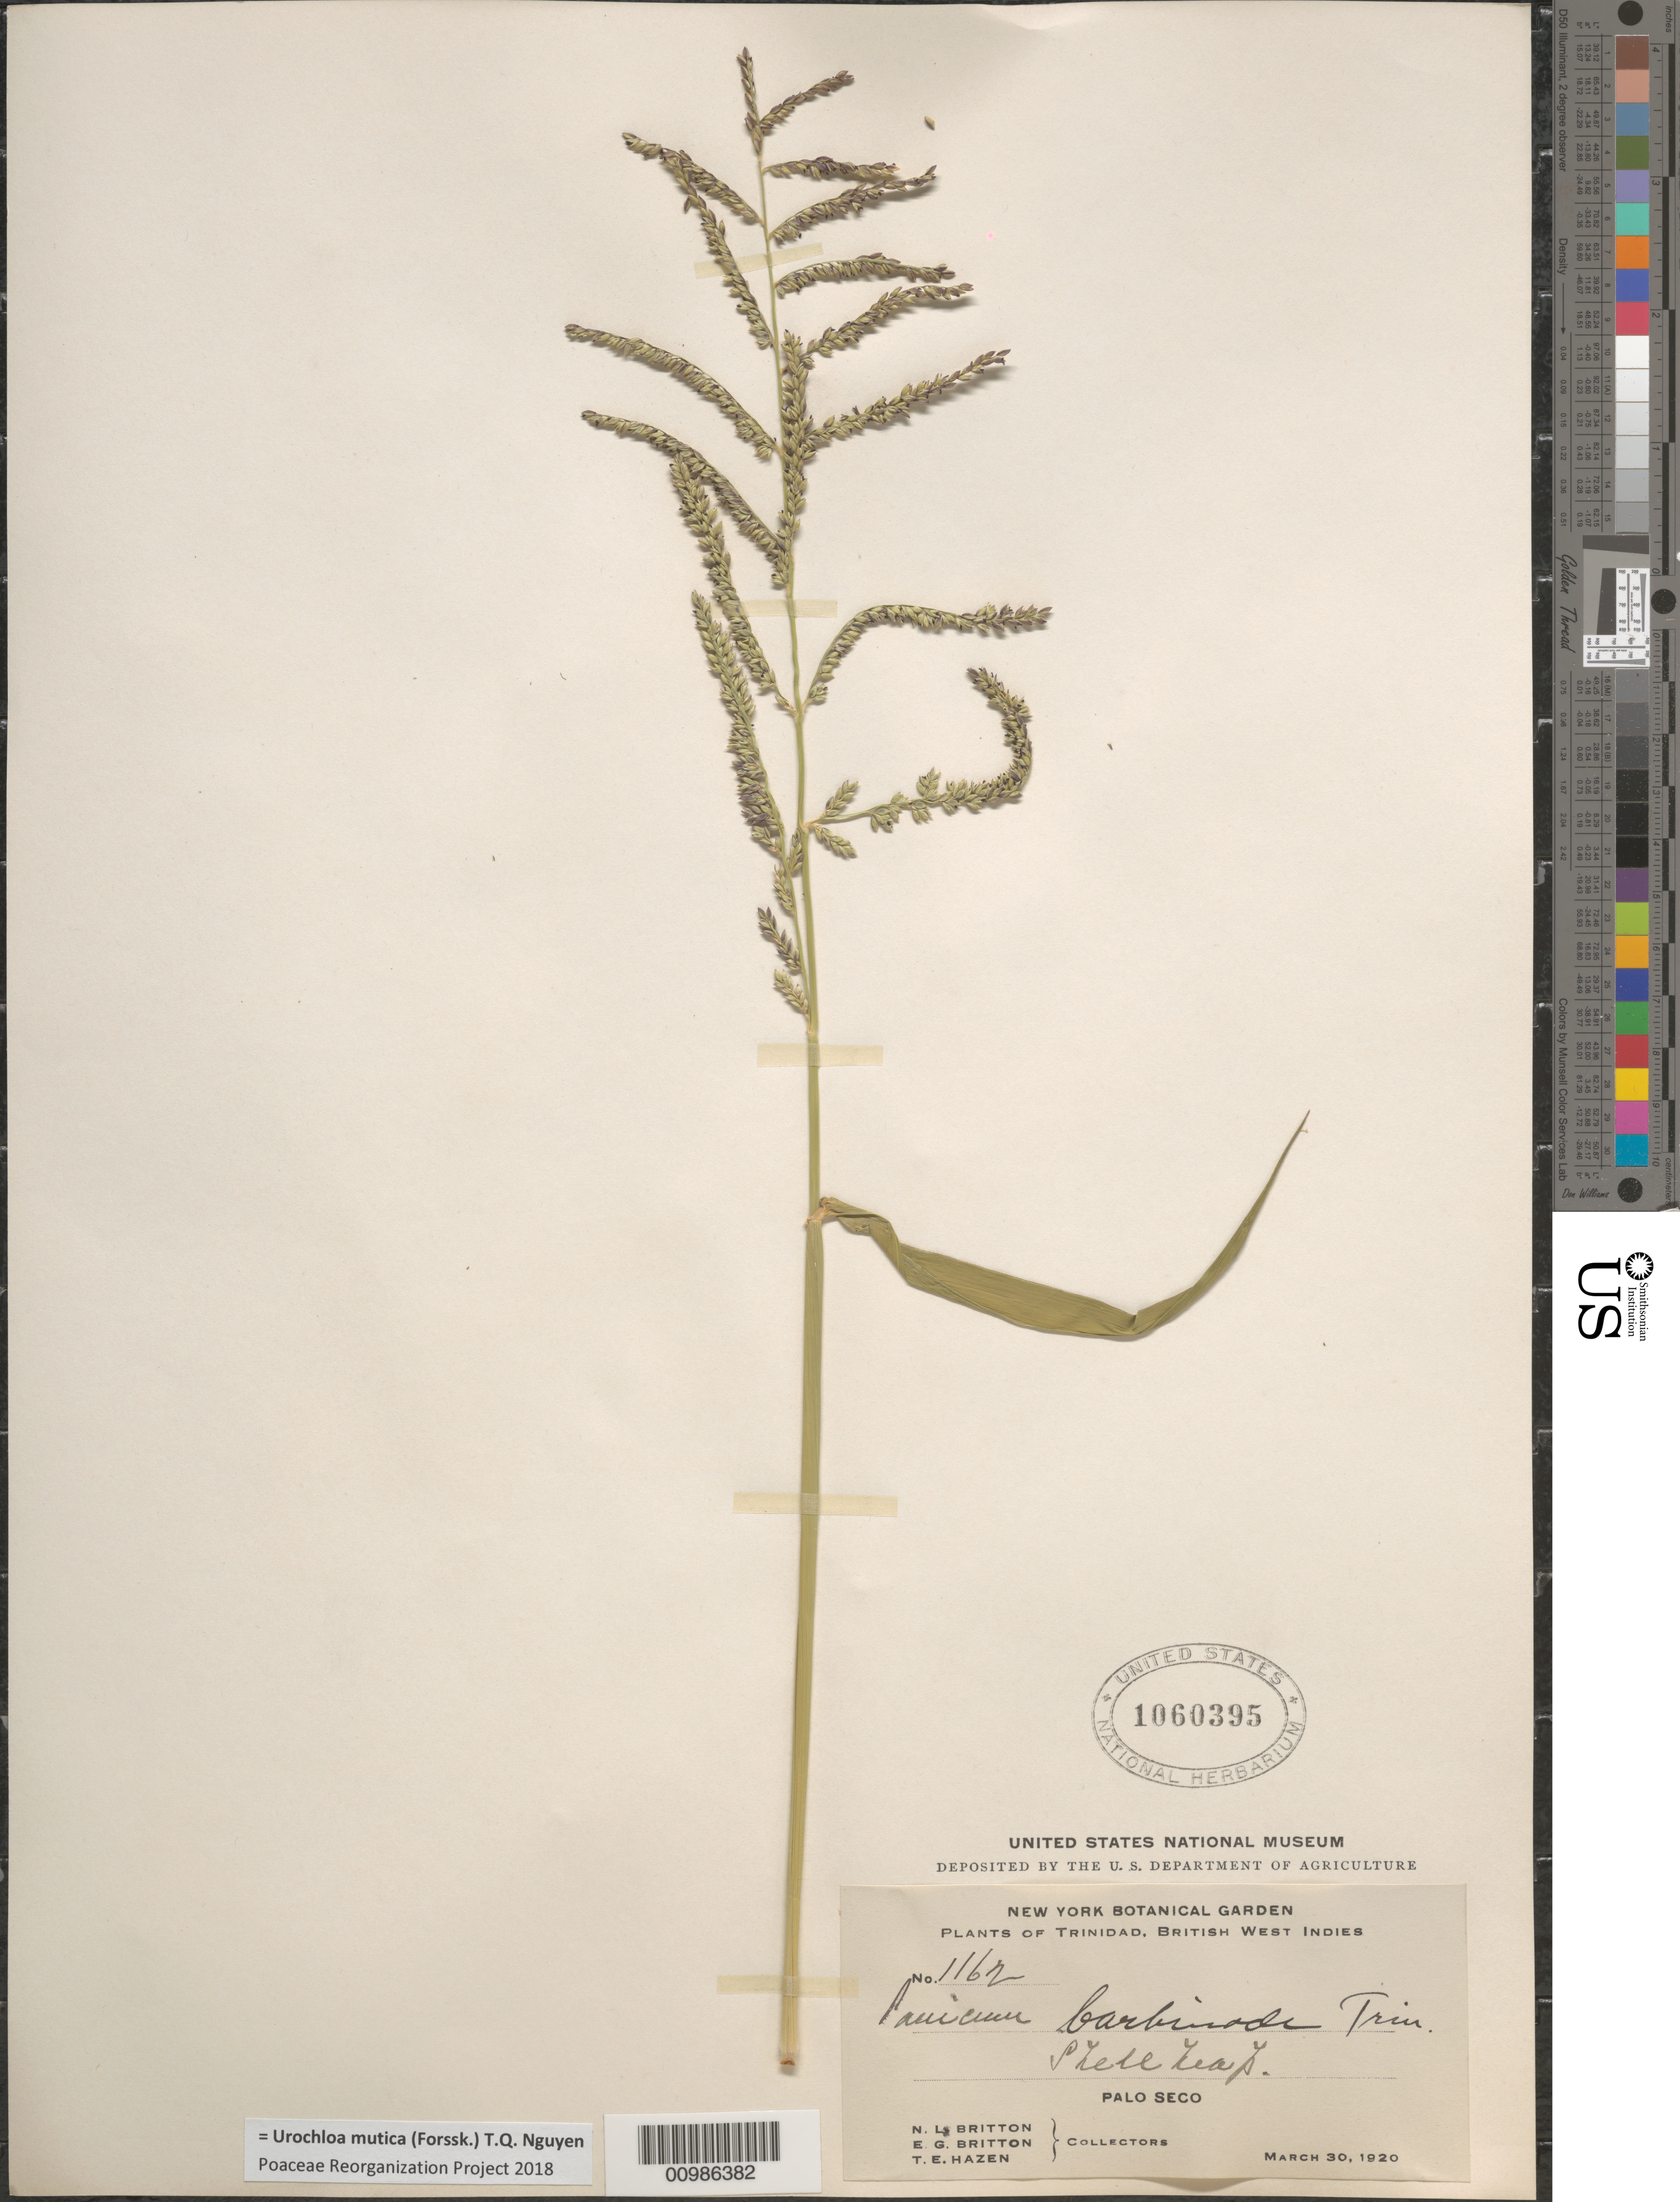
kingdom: Plantae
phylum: Tracheophyta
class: Liliopsida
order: Poales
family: Poaceae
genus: Brachiaria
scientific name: Brachiaria mutica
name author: (Forssk.) Stapf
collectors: N. Britton & E. G. Britton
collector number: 1162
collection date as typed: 30 Mar 1920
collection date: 1920-03-30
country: Trinidad and Tobago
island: Trinidad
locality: Palo Seco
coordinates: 0 N, 0 E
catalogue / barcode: US 1060395